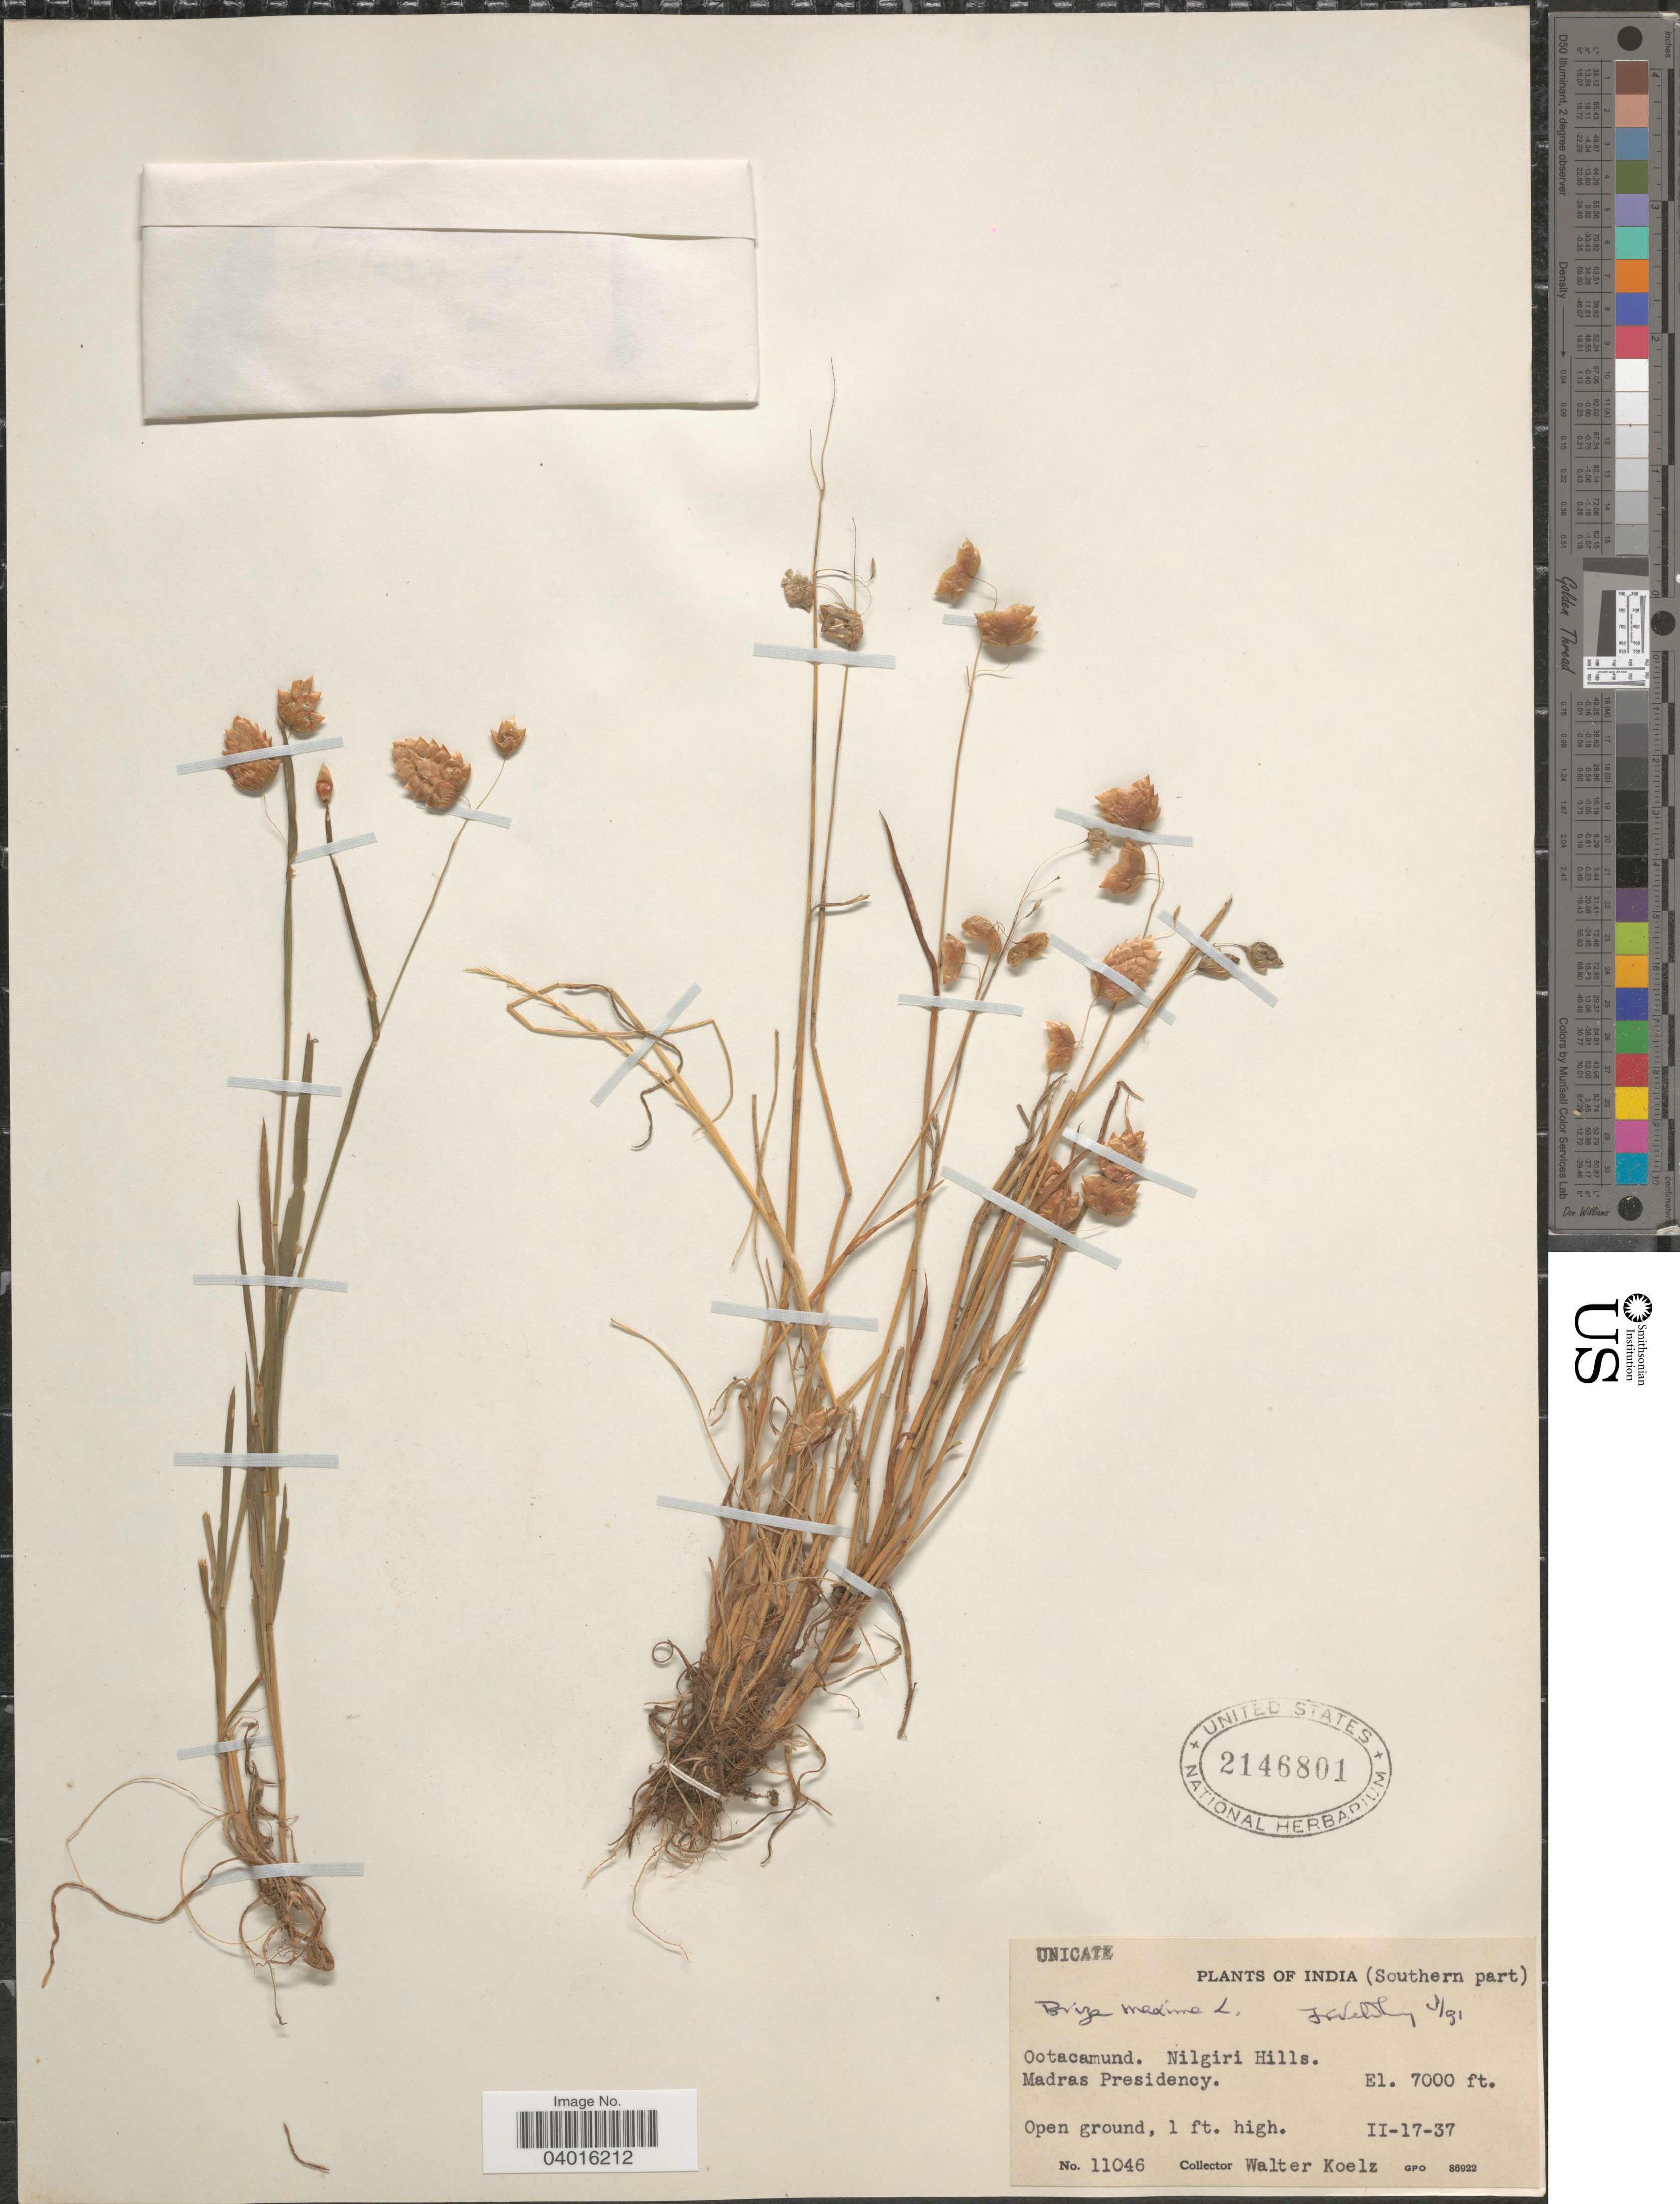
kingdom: Plantae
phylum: Tracheophyta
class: Liliopsida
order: Poales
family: Poaceae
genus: Briza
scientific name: Briza maxima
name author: L.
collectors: W. N. Koelz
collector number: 11046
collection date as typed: Transcribed d/m/y: 17/2/37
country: India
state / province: Tamil Nadu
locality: Southern part. Ootacamund. Nilgiri Hills. Madras Presidency.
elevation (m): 2134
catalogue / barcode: US 2146801